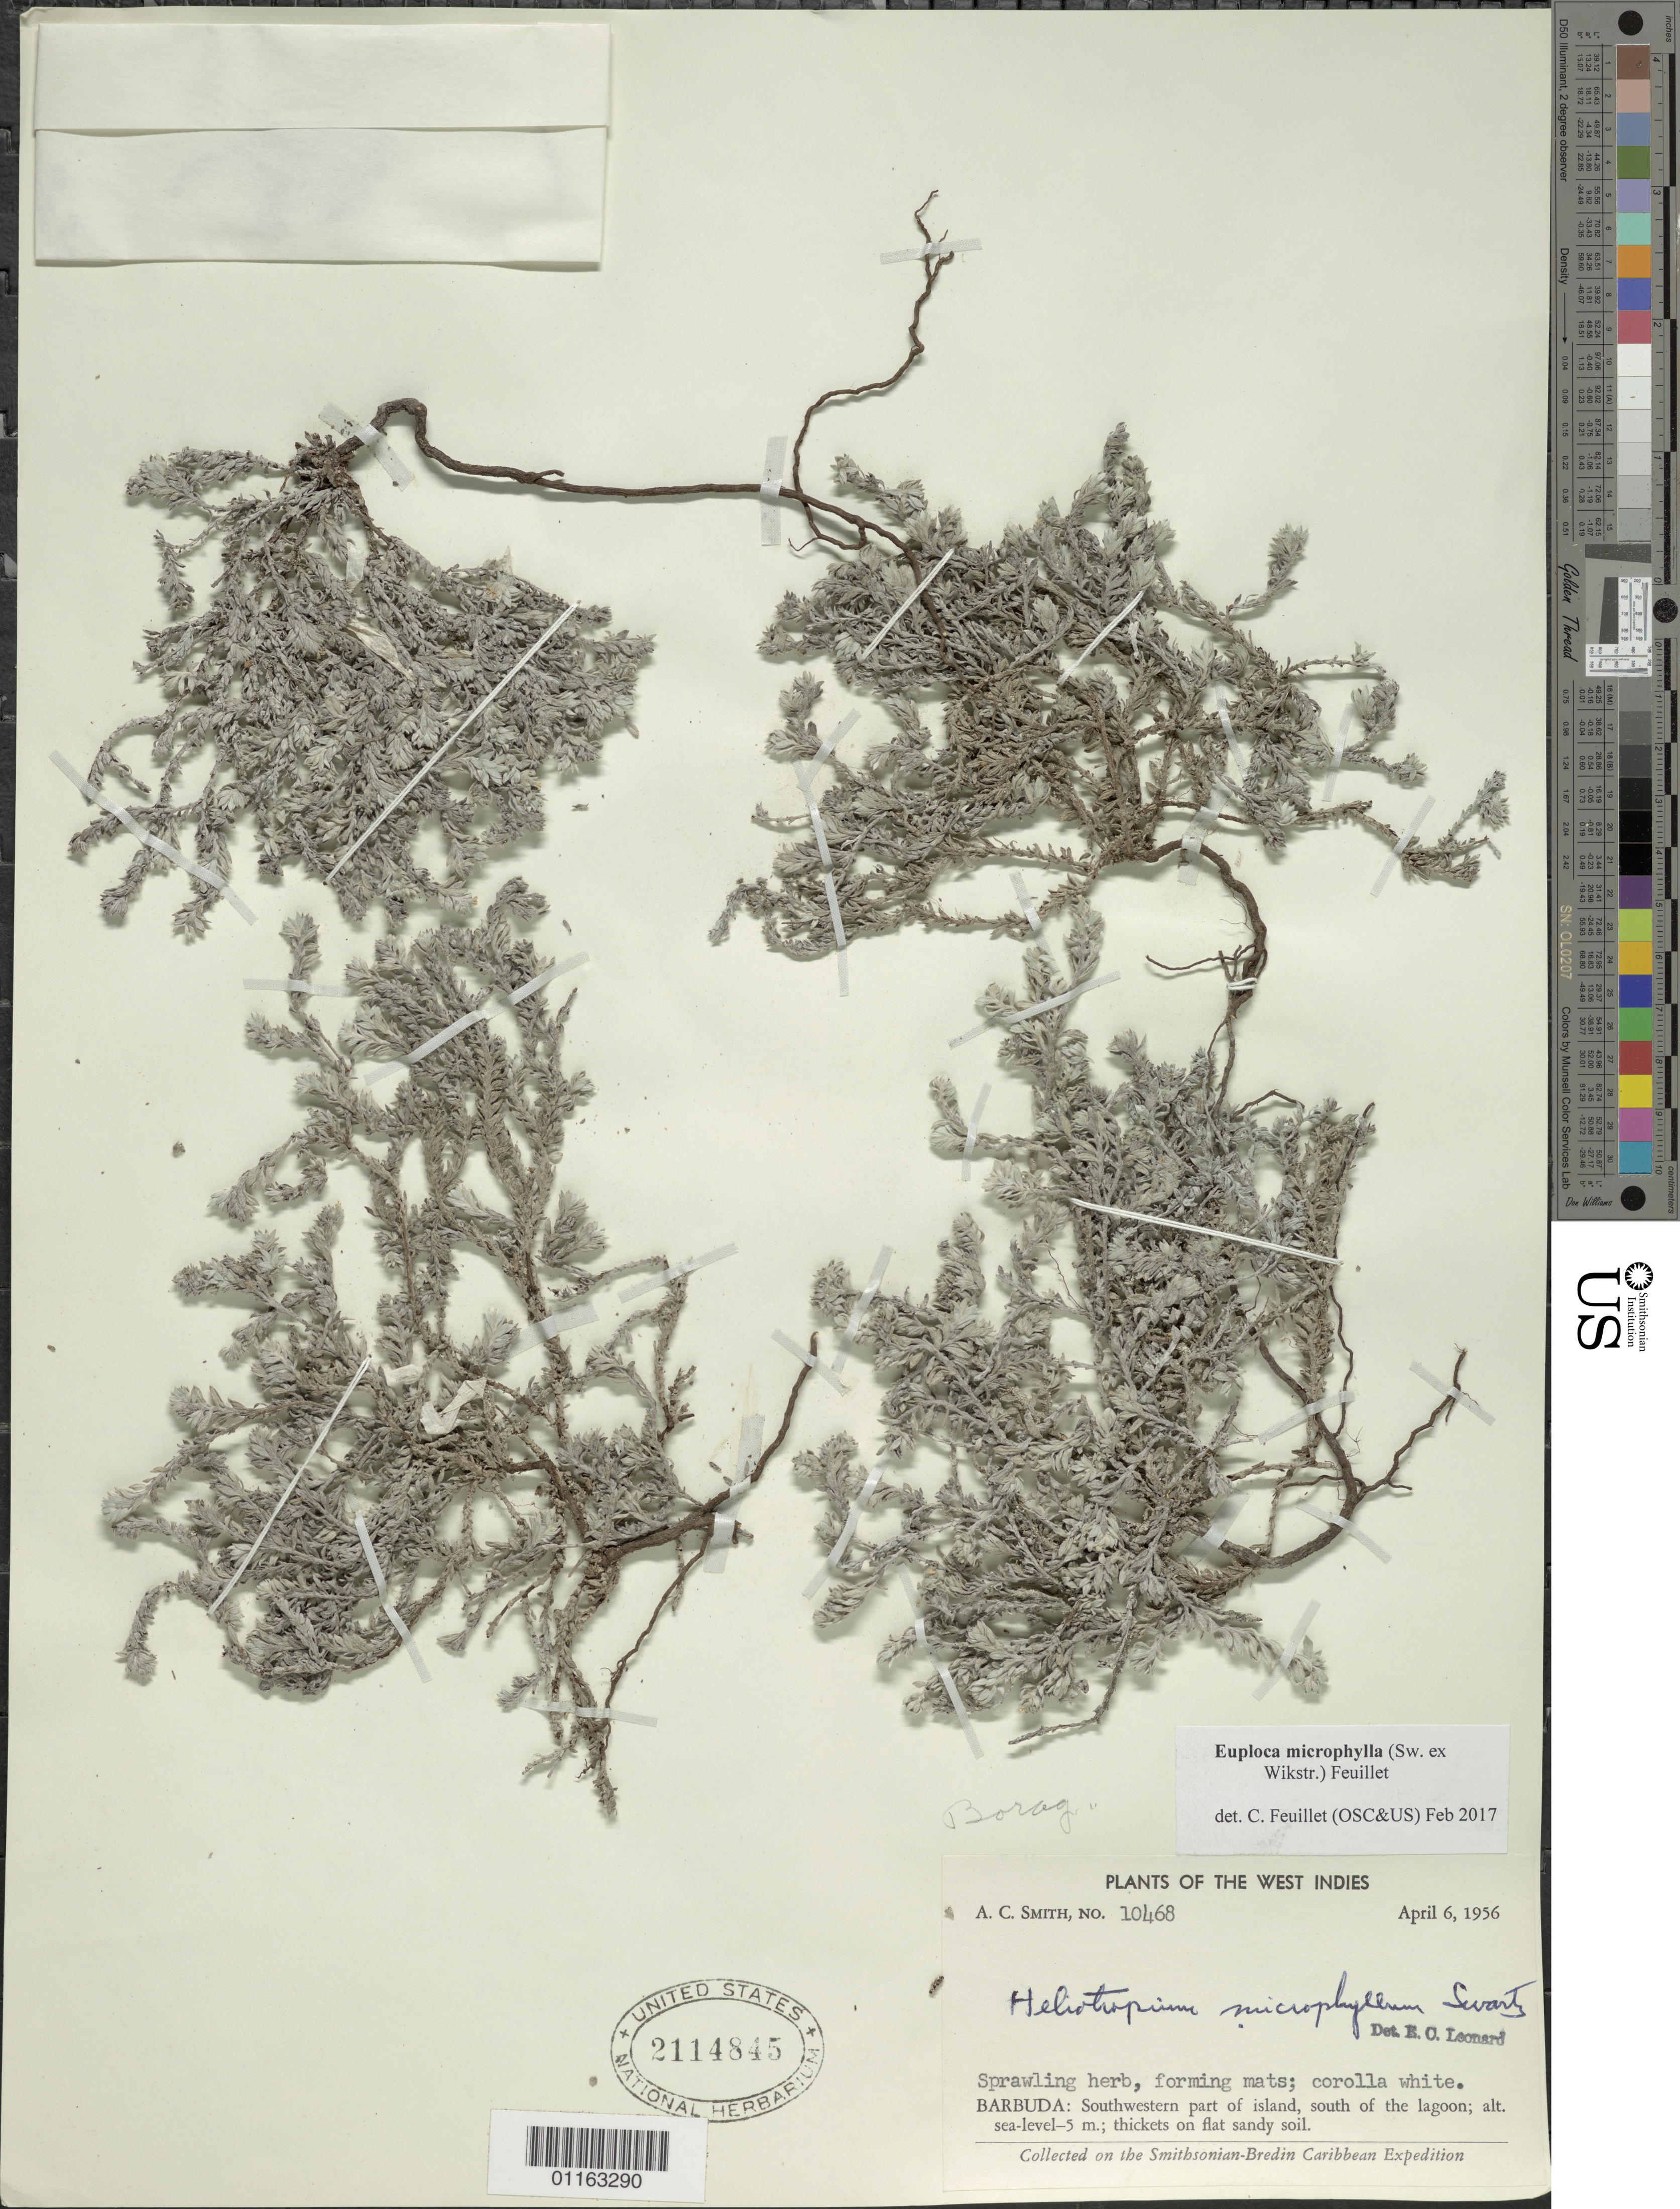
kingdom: Plantae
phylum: Tracheophyta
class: Magnoliopsida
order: Boraginales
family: Heliotropiaceae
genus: Euploca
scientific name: Euploca microphylla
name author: (Sw. & Wikstr.) Feuillet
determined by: Feuillet, C.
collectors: A. C. Smith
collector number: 10468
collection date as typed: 06 Apr 1956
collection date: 1956-04-06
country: Antigua and Barbuda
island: Barbuda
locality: SW part of Island, S of lagoon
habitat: Thickets on flat sandy soil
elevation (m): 0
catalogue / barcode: US 2114845